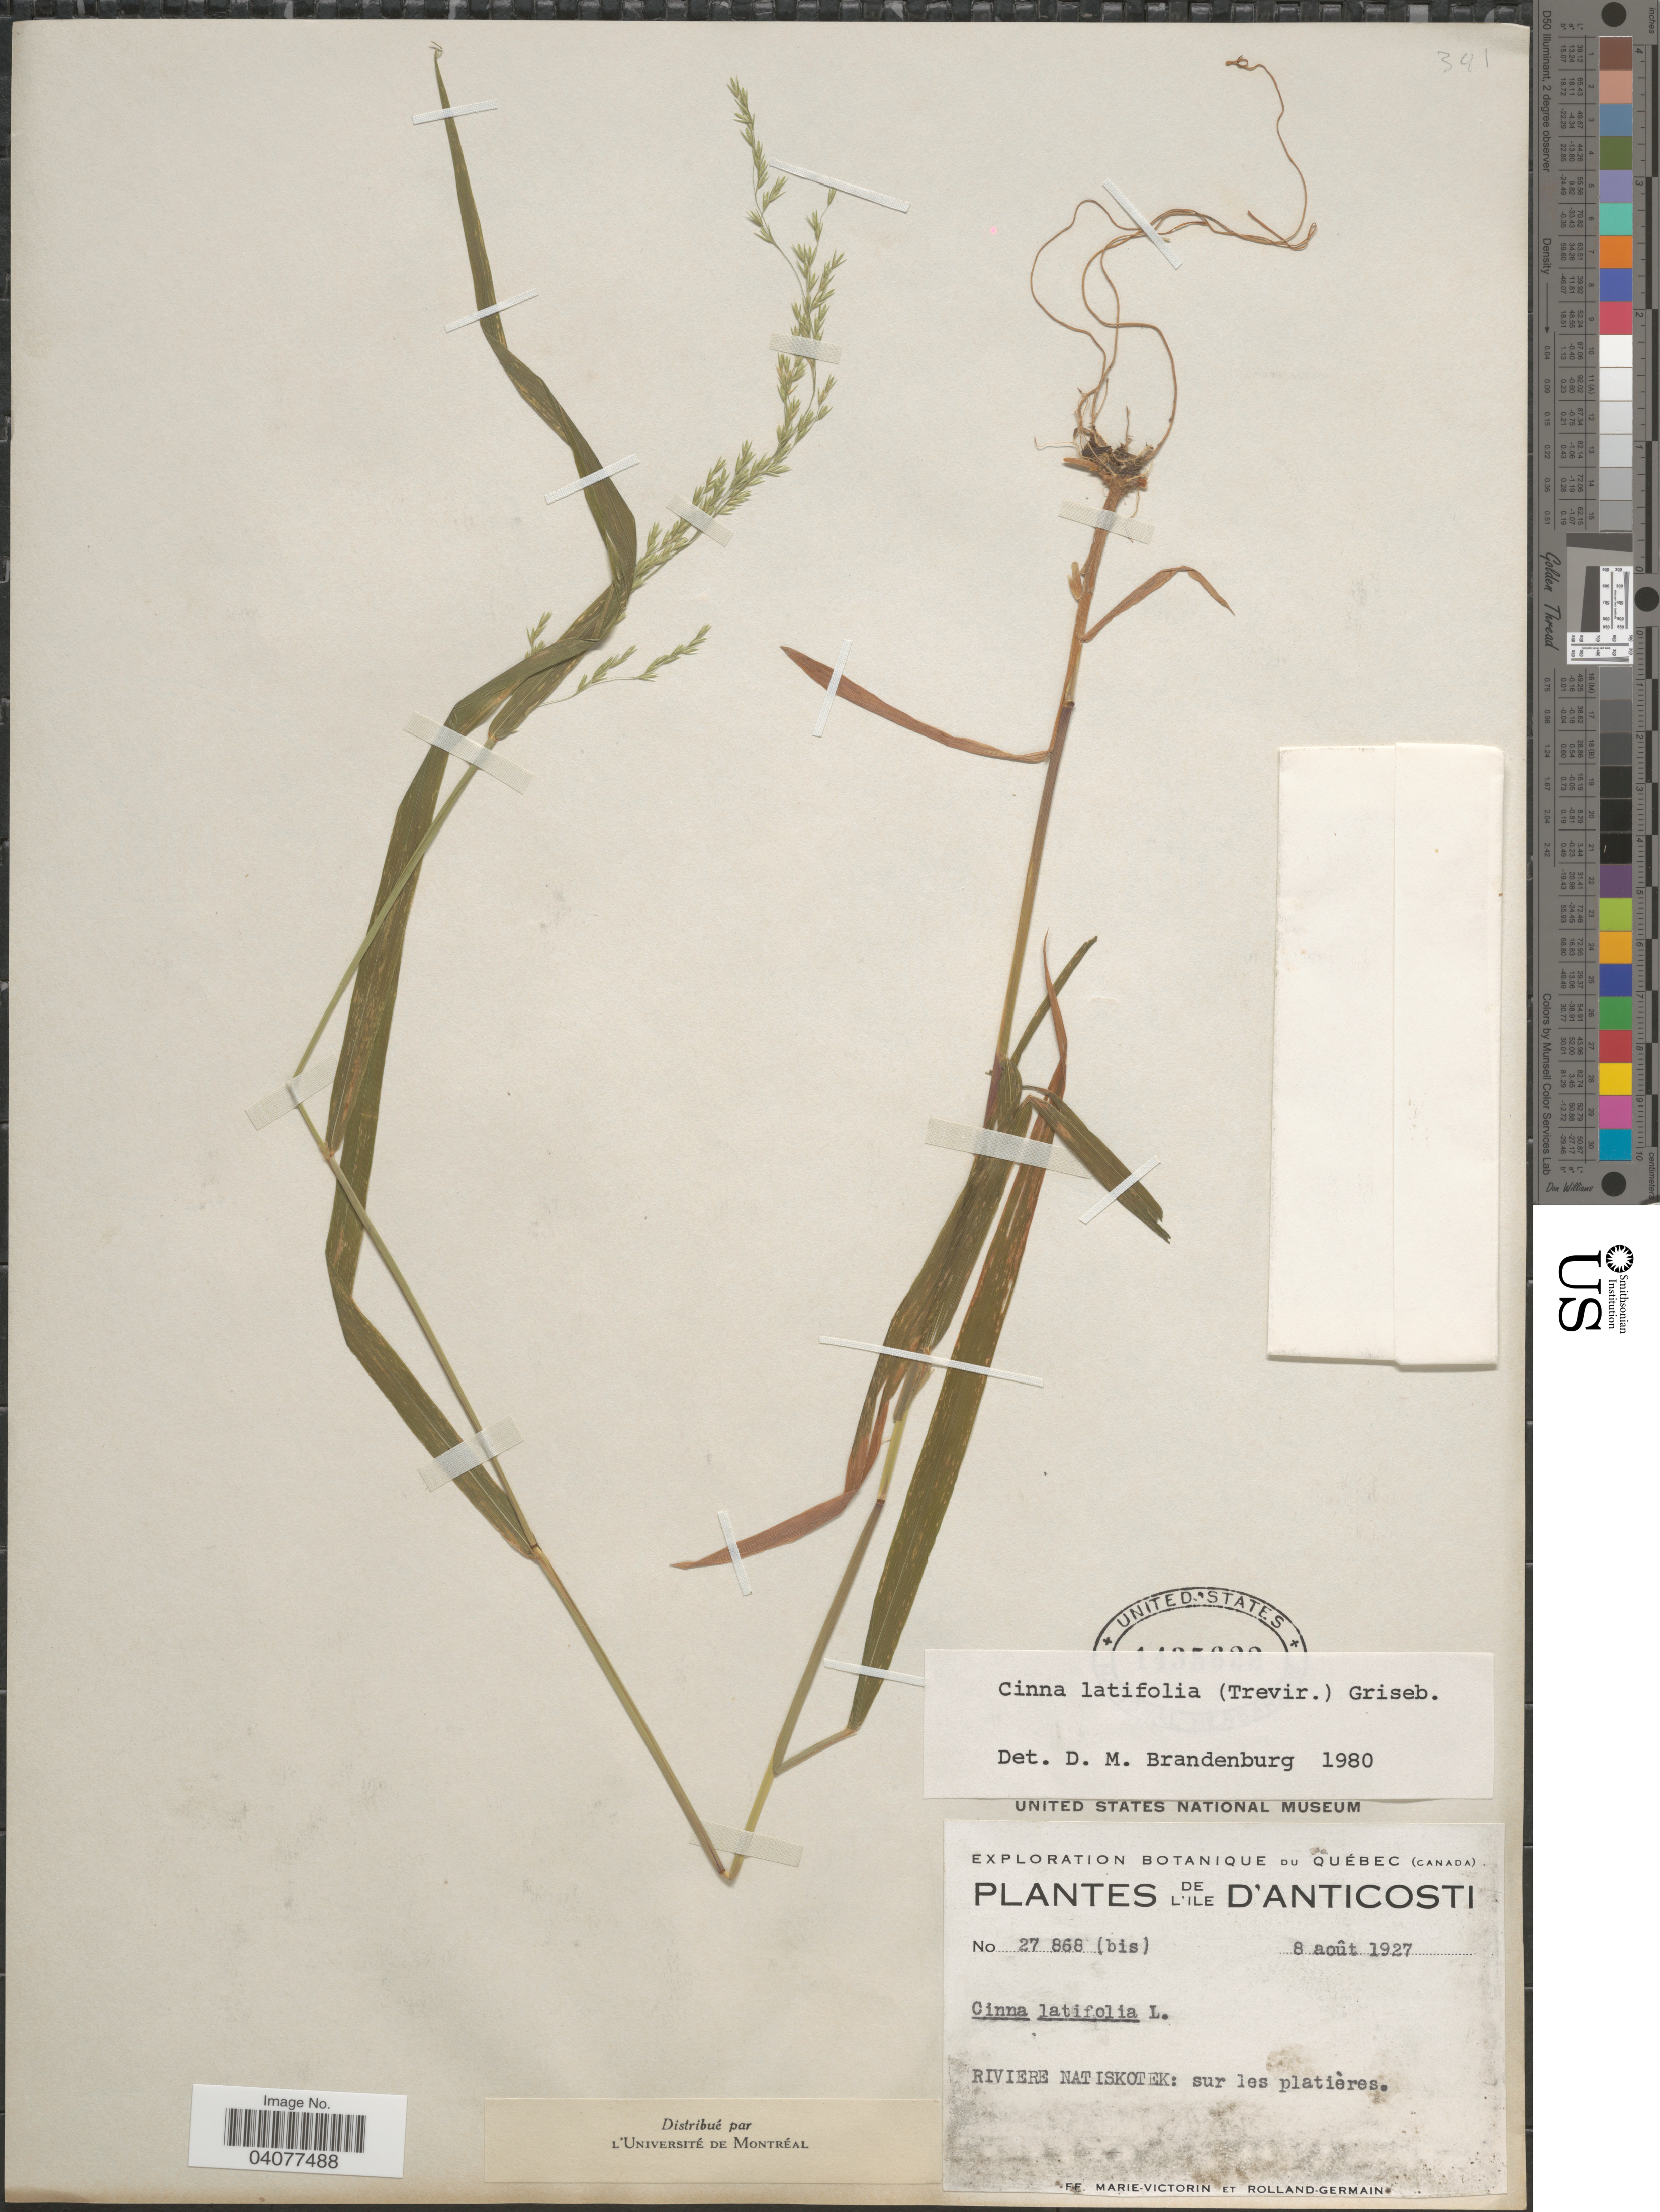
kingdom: Plantae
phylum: Tracheophyta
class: Liliopsida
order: Poales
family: Poaceae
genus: Cinna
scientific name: Cinna latifolia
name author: (Trevir. ex Goeppert) Griseb.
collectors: F. Marie-Victorin & Rolland-Germain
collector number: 27868(bis)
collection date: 1927-08-08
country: Canada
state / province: Quebec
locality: Exploration Botanique du Québec. De l'ile d'Anticosti. Riviere Natiskotek: sur les platières.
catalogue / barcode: US 1435622